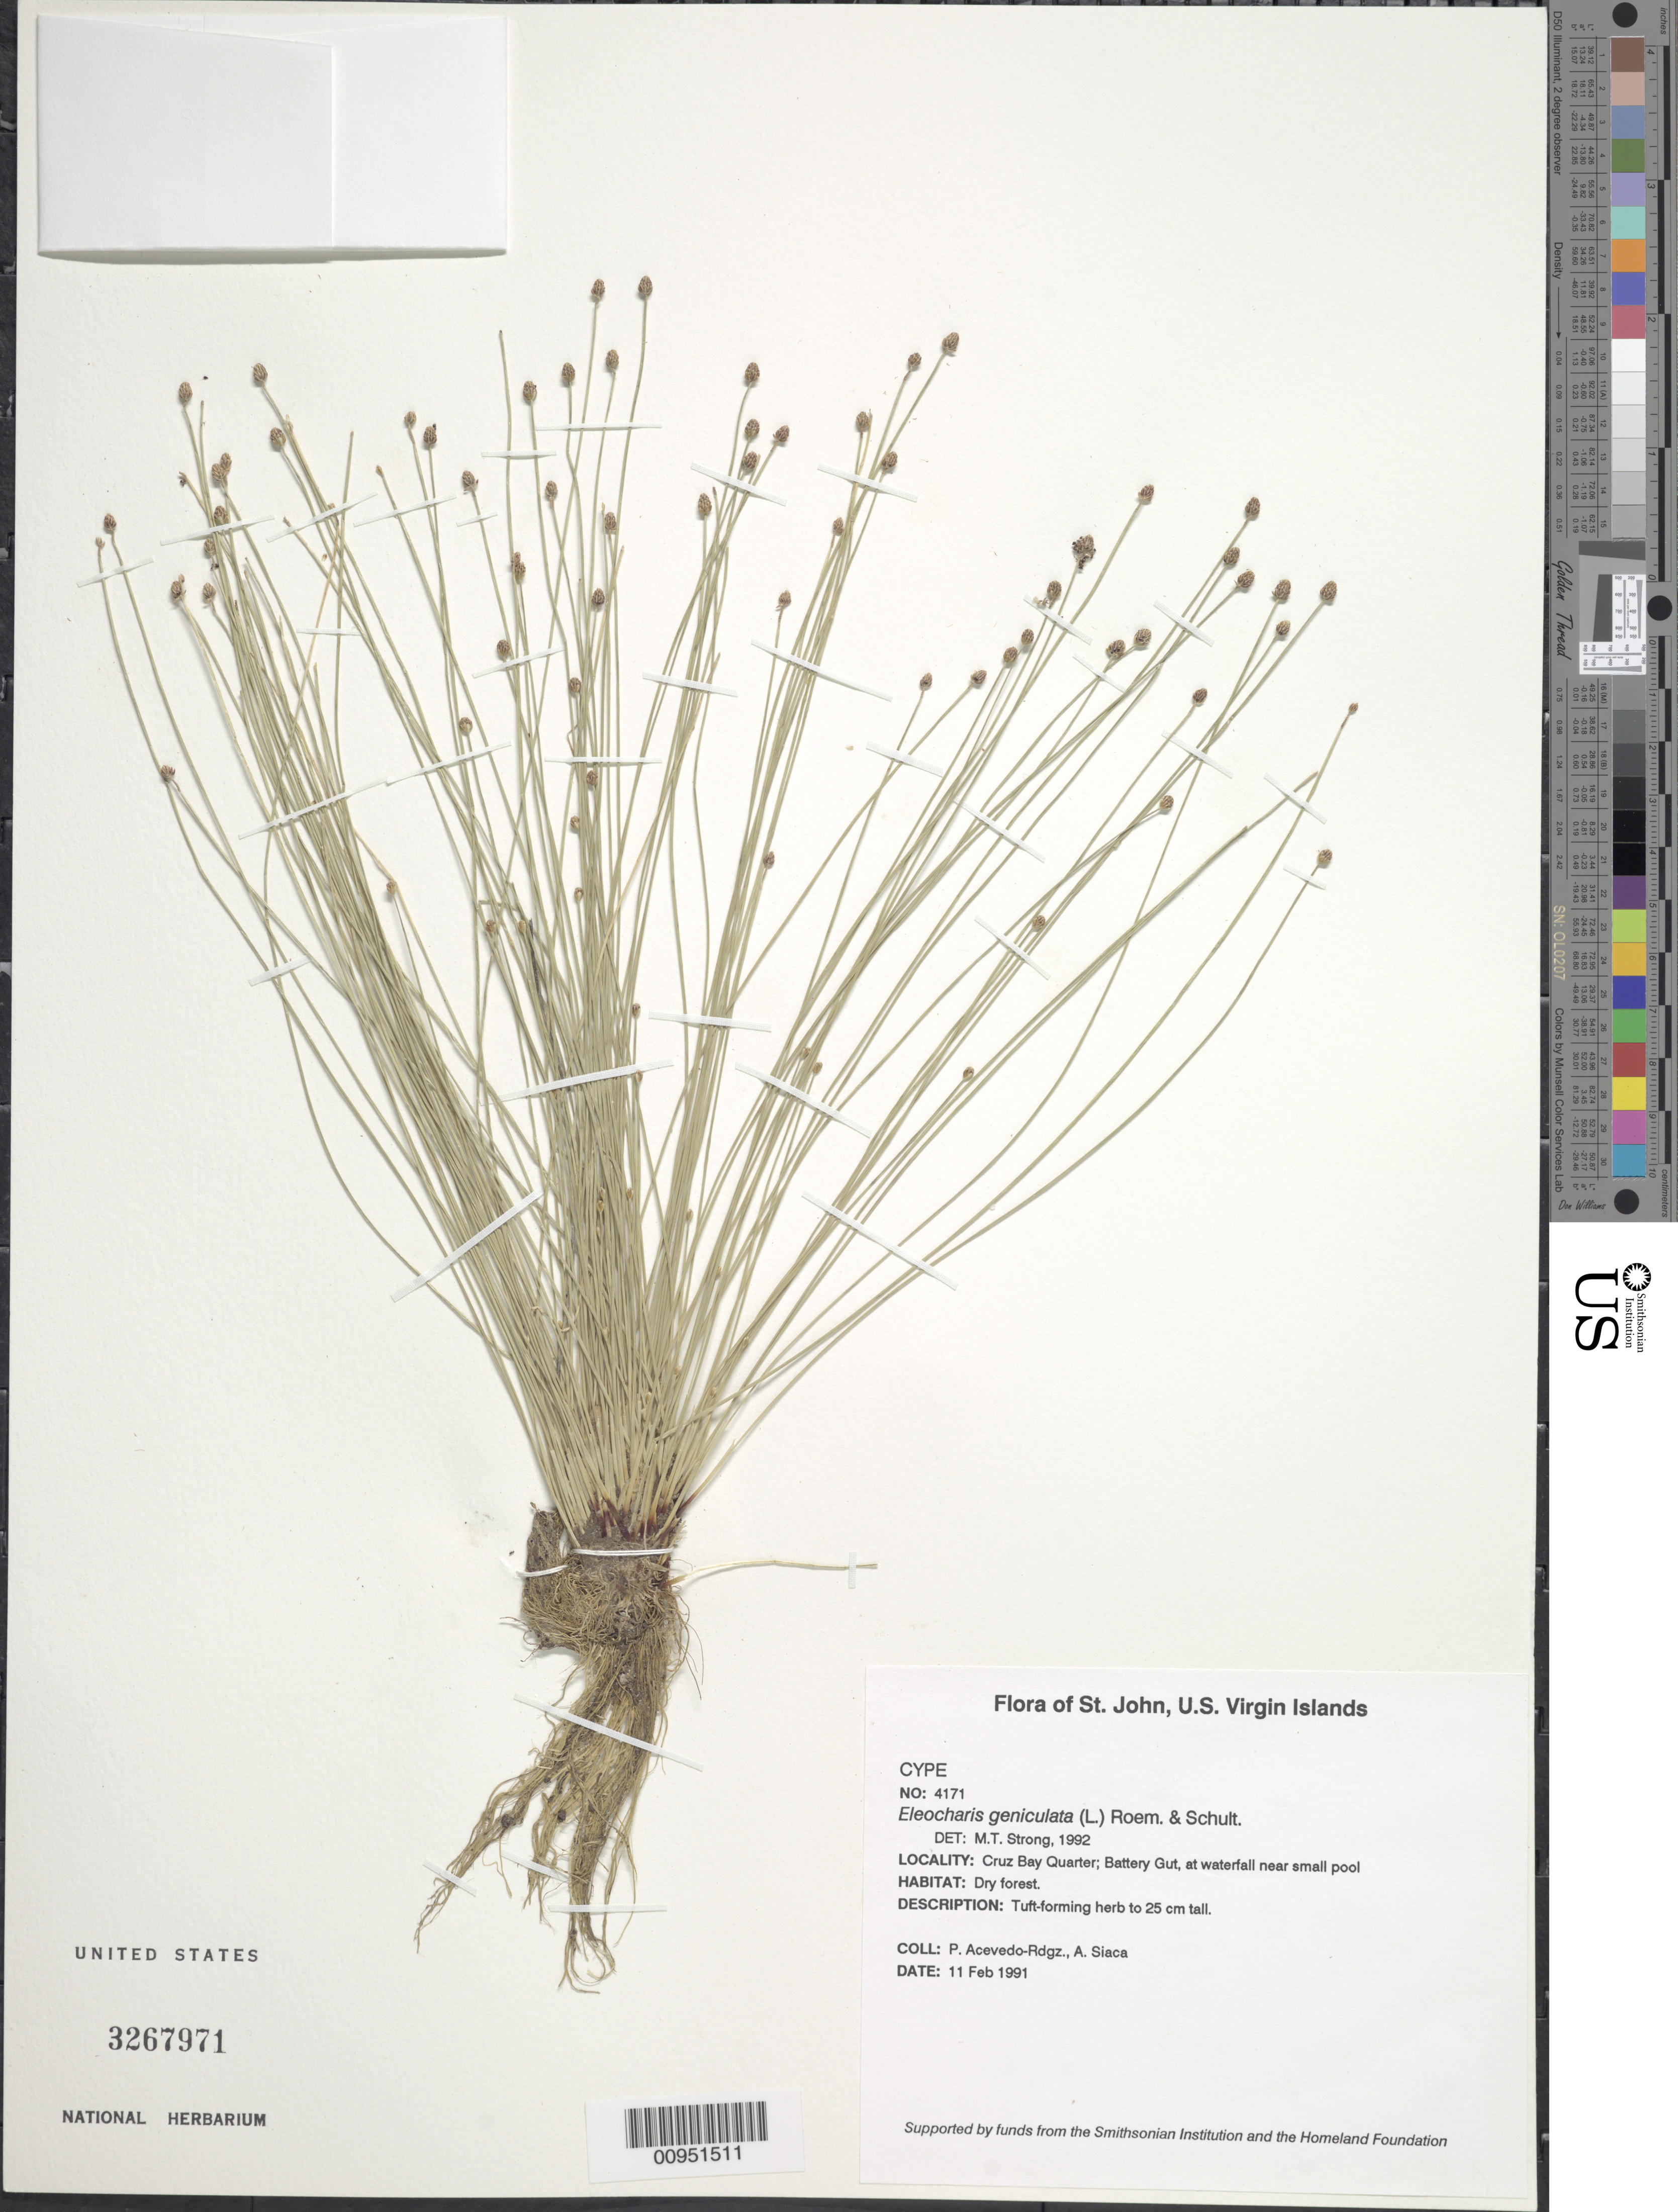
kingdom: Plantae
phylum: Tracheophyta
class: Liliopsida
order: Poales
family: Cyperaceae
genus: Eleocharis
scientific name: Eleocharis geniculata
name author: (L.) Roem. & Schult.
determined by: Strong, M. T., (US), Smithsonian Institution - National Museum of Natural History (UNITED STATES)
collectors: P. Acevedo-Rodr. & A. Siaca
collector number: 4171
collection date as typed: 11 Feb 1991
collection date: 1991-02-11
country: U.S. Virgin Islands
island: St. John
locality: Cruz Bay Quarter, Battery Gut, at waterfall near small pool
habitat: Dry forest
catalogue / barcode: US 3267971